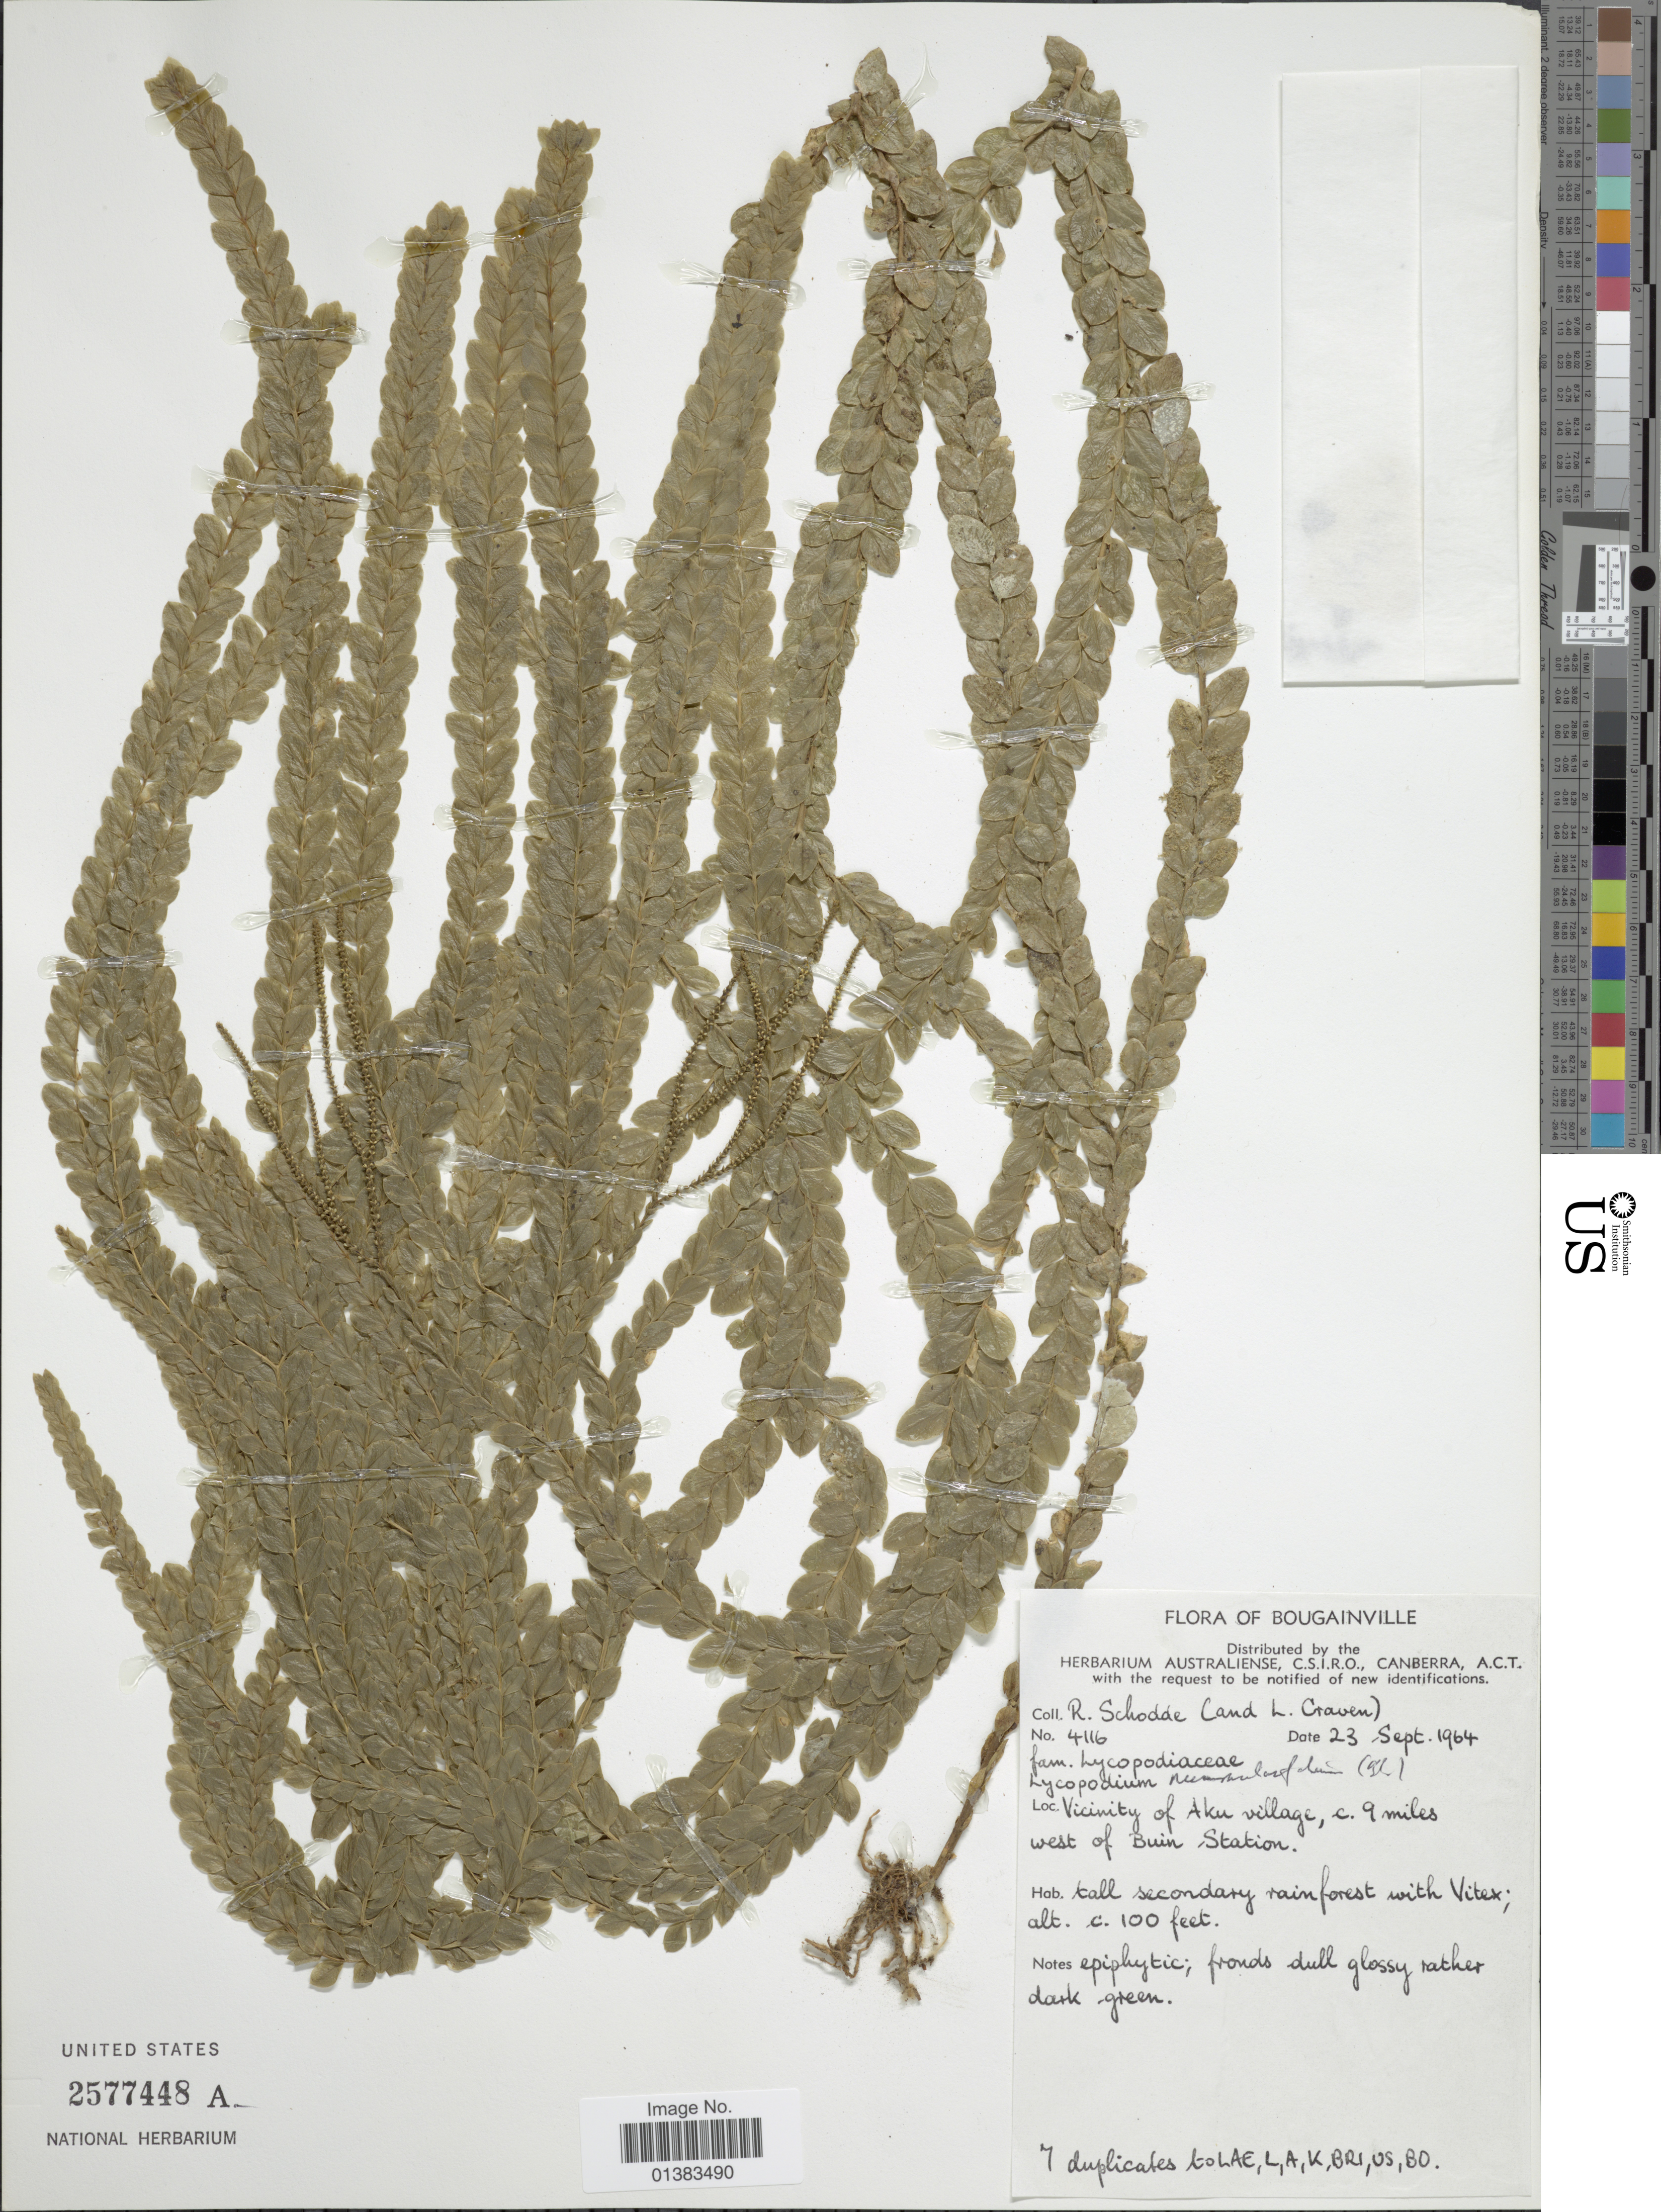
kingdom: Plantae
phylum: Tracheophyta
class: Lycopodiopsida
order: Lycopodiales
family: Lycopodiaceae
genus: Phlegmariurus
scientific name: Phlegmariurus nummulariifolius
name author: (Blume) Ching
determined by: Field, A. R.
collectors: R. Schodde & L. A. Craven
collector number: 4116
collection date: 1964-09-23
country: Papua New Guinea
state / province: Bougainville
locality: Vicinity of Aku village, c. 9 miles west of Buin Station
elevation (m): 30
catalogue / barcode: US 2577448A